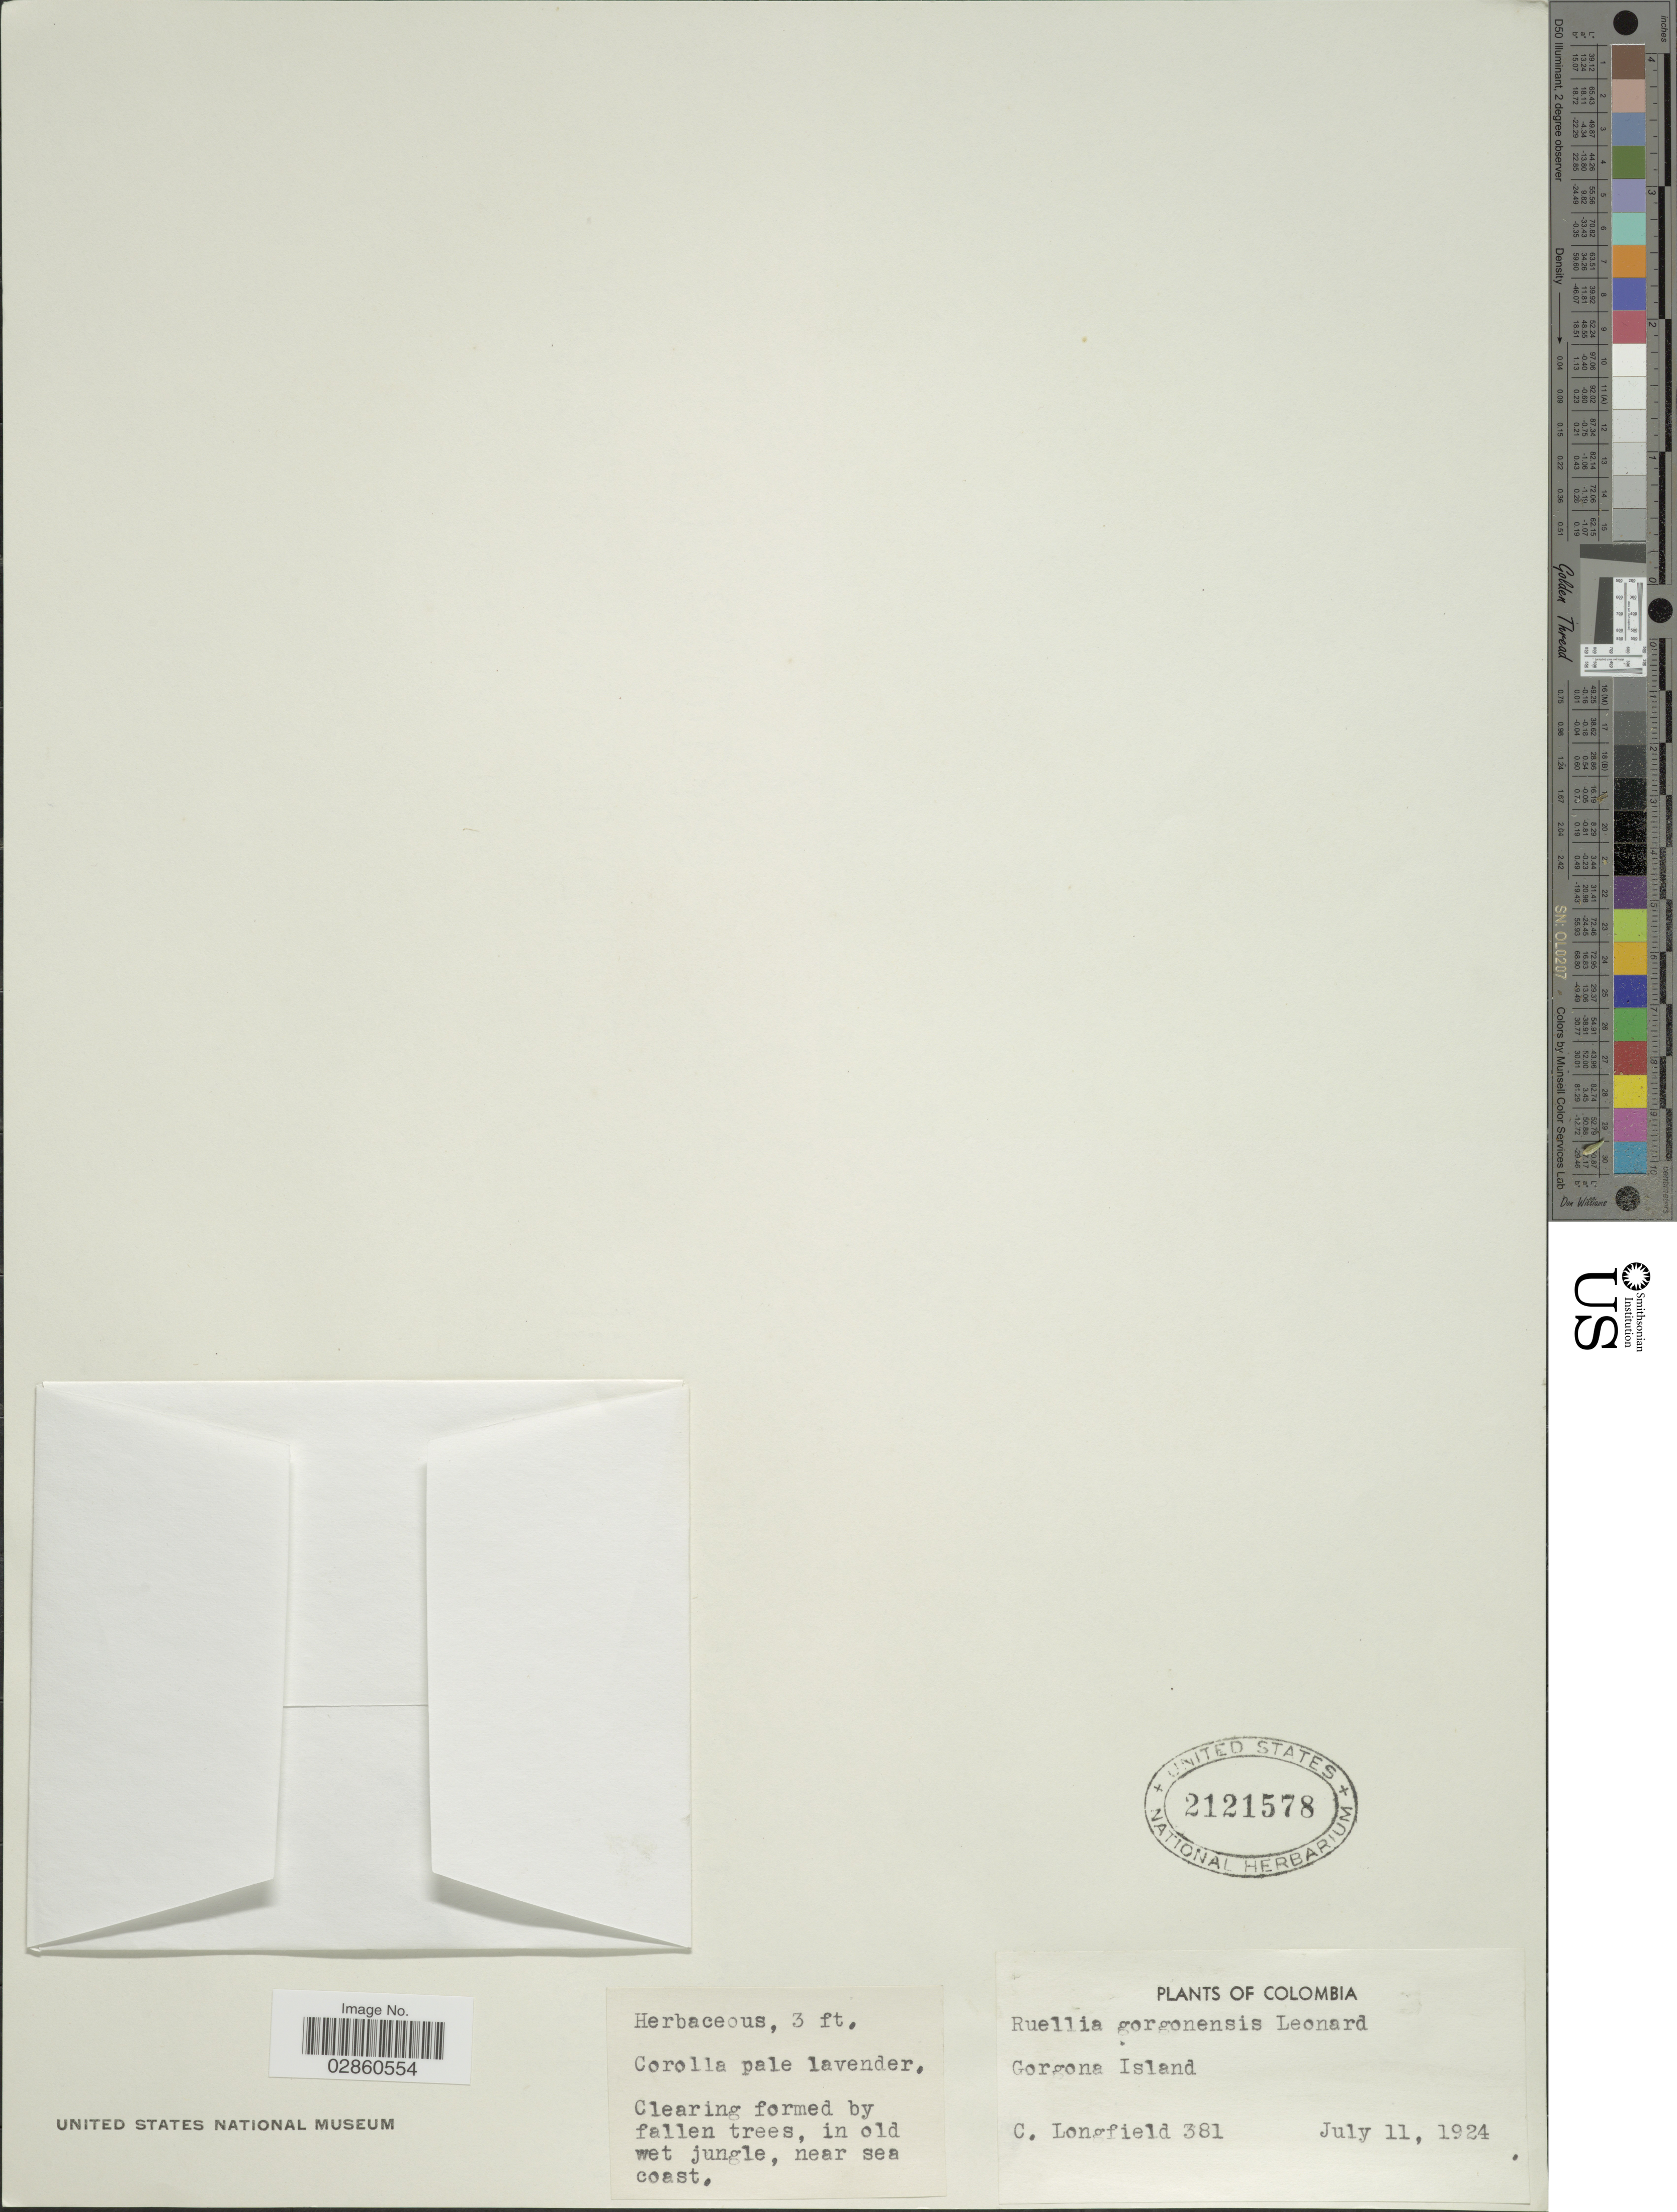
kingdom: Plantae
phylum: Tracheophyta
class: Magnoliopsida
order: Lamiales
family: Acanthaceae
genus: Ruellia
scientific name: Ruellia gorgonensis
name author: Leonard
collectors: C. Longfield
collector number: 381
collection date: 1924-07-11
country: Colombia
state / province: Cauca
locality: Gorgona Island.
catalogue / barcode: US 2121578